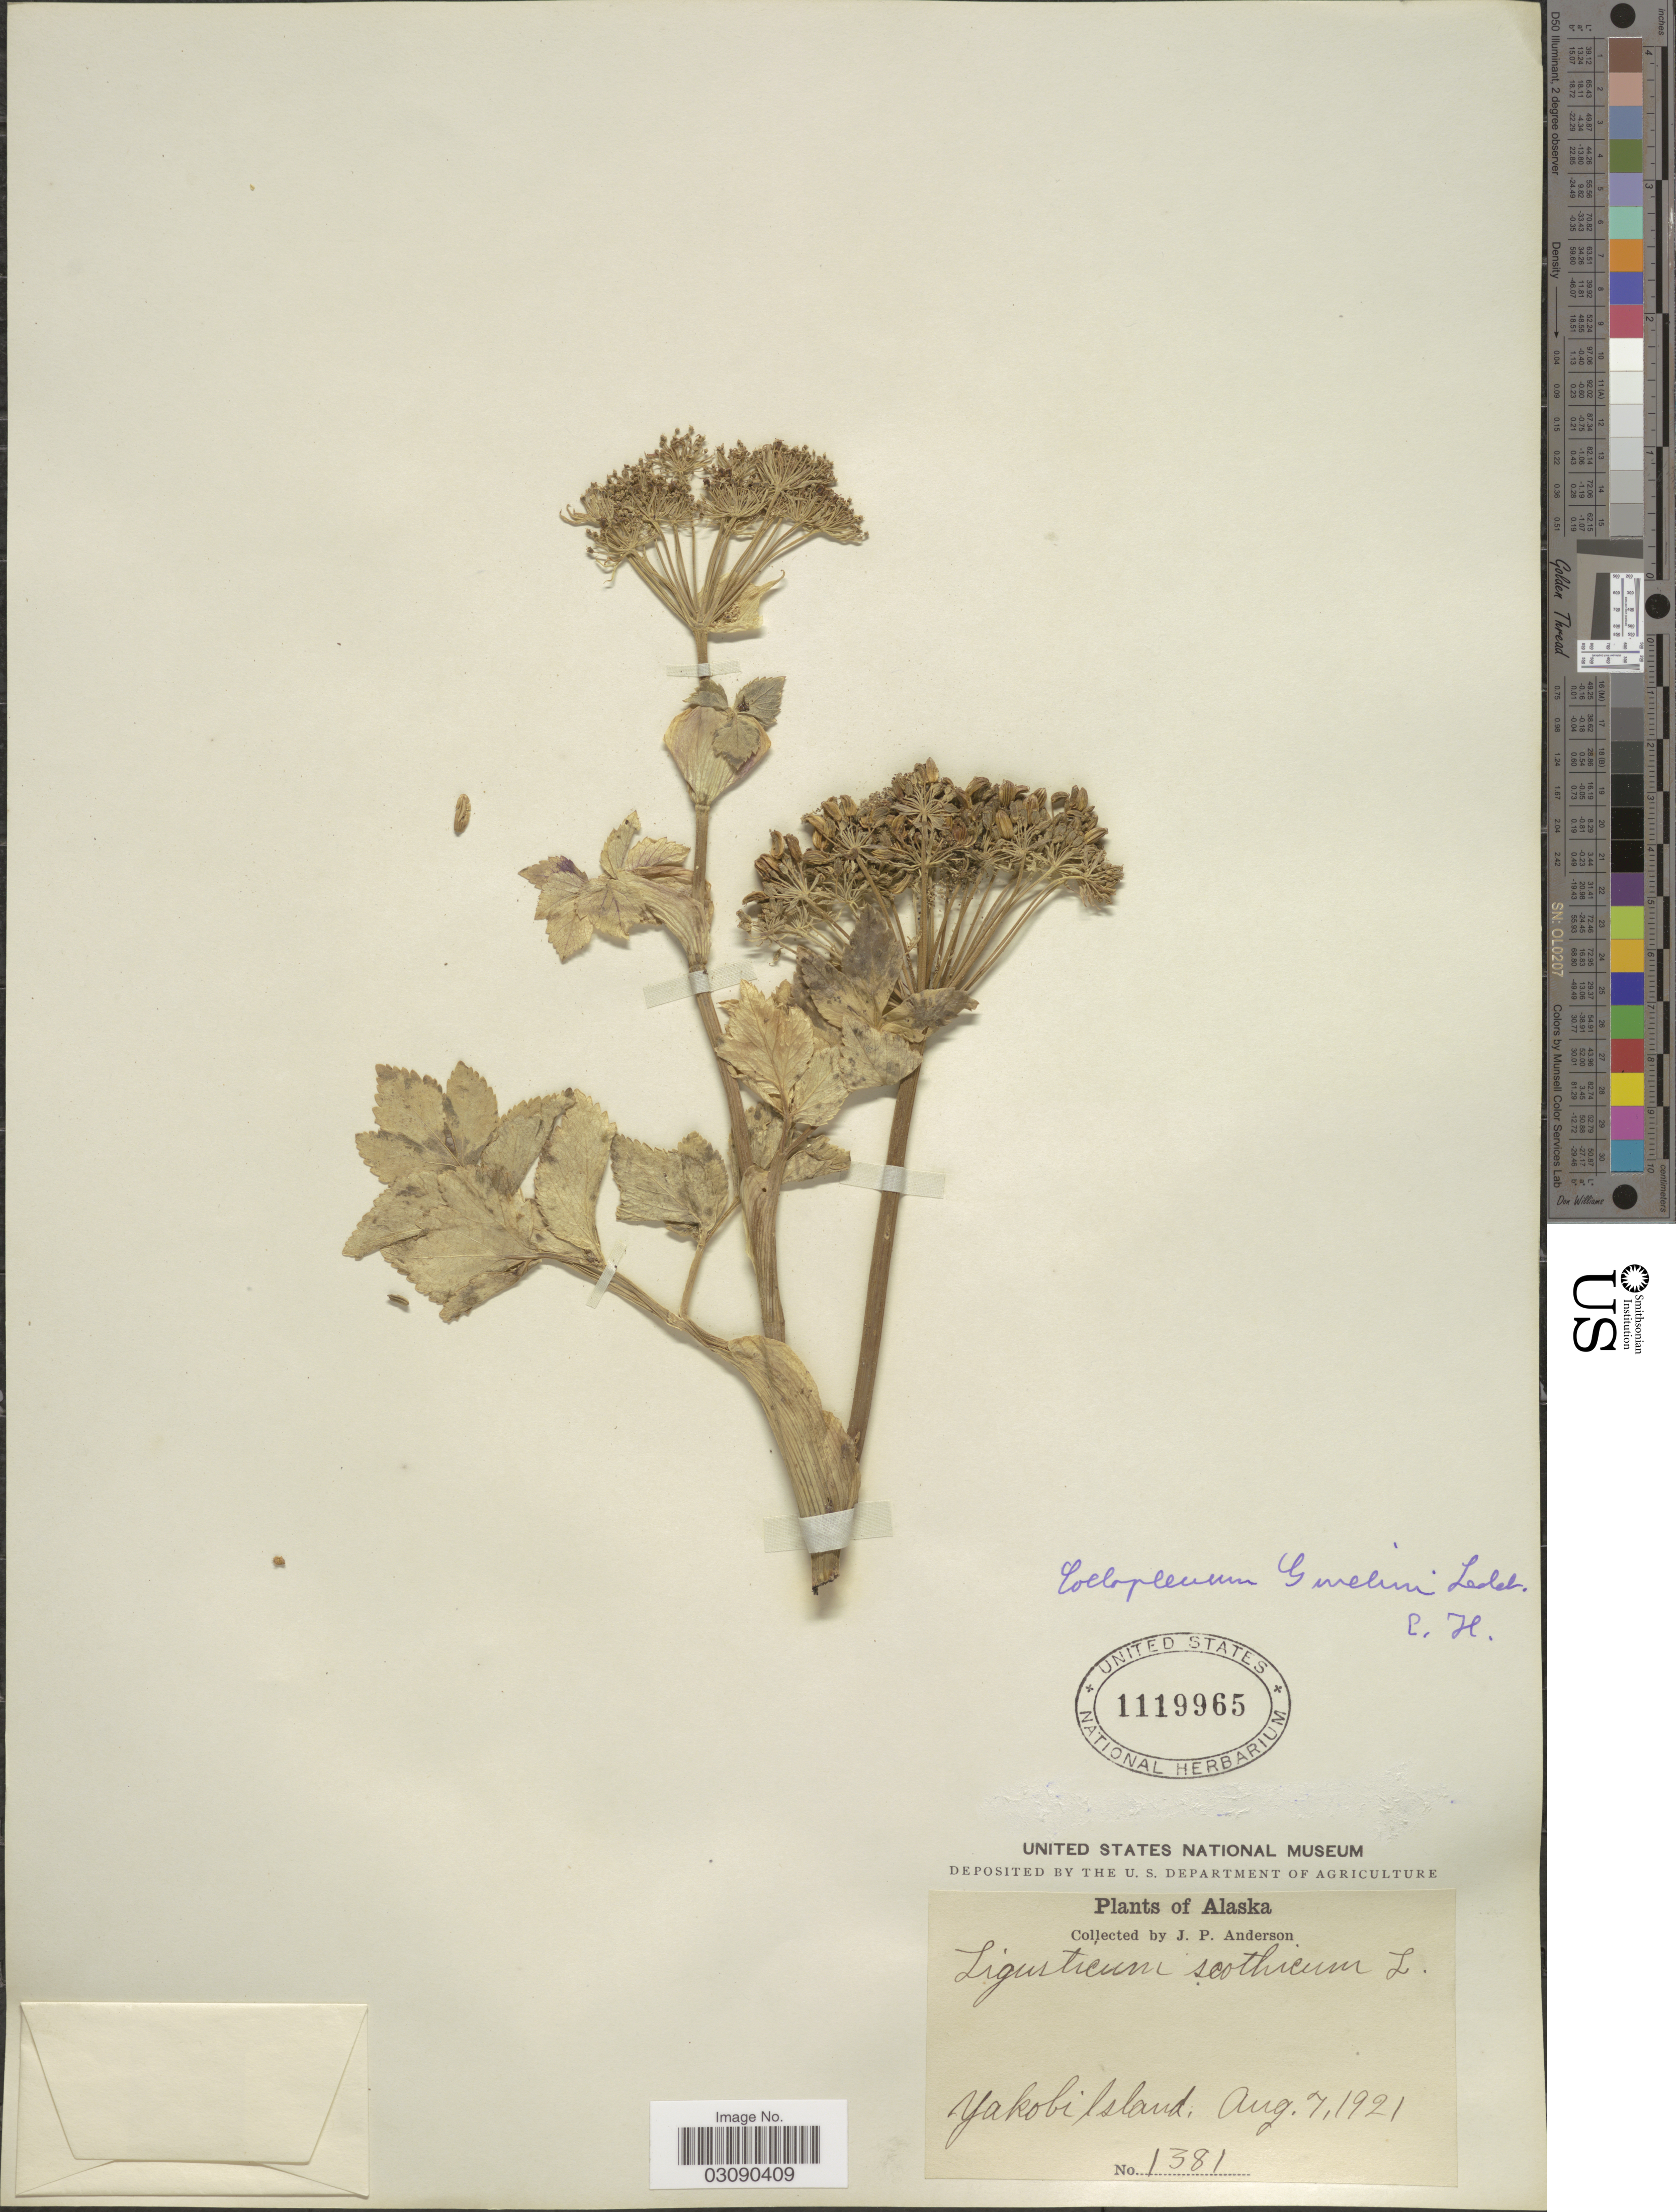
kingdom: Plantae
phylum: Tracheophyta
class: Magnoliopsida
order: Apiales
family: Apiaceae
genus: Angelica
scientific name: Angelica lucida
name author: L.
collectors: J. P. Anderson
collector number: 1381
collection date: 1921-08-07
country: United States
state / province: Alaska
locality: Yakobi Island.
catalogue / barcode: US 1119965